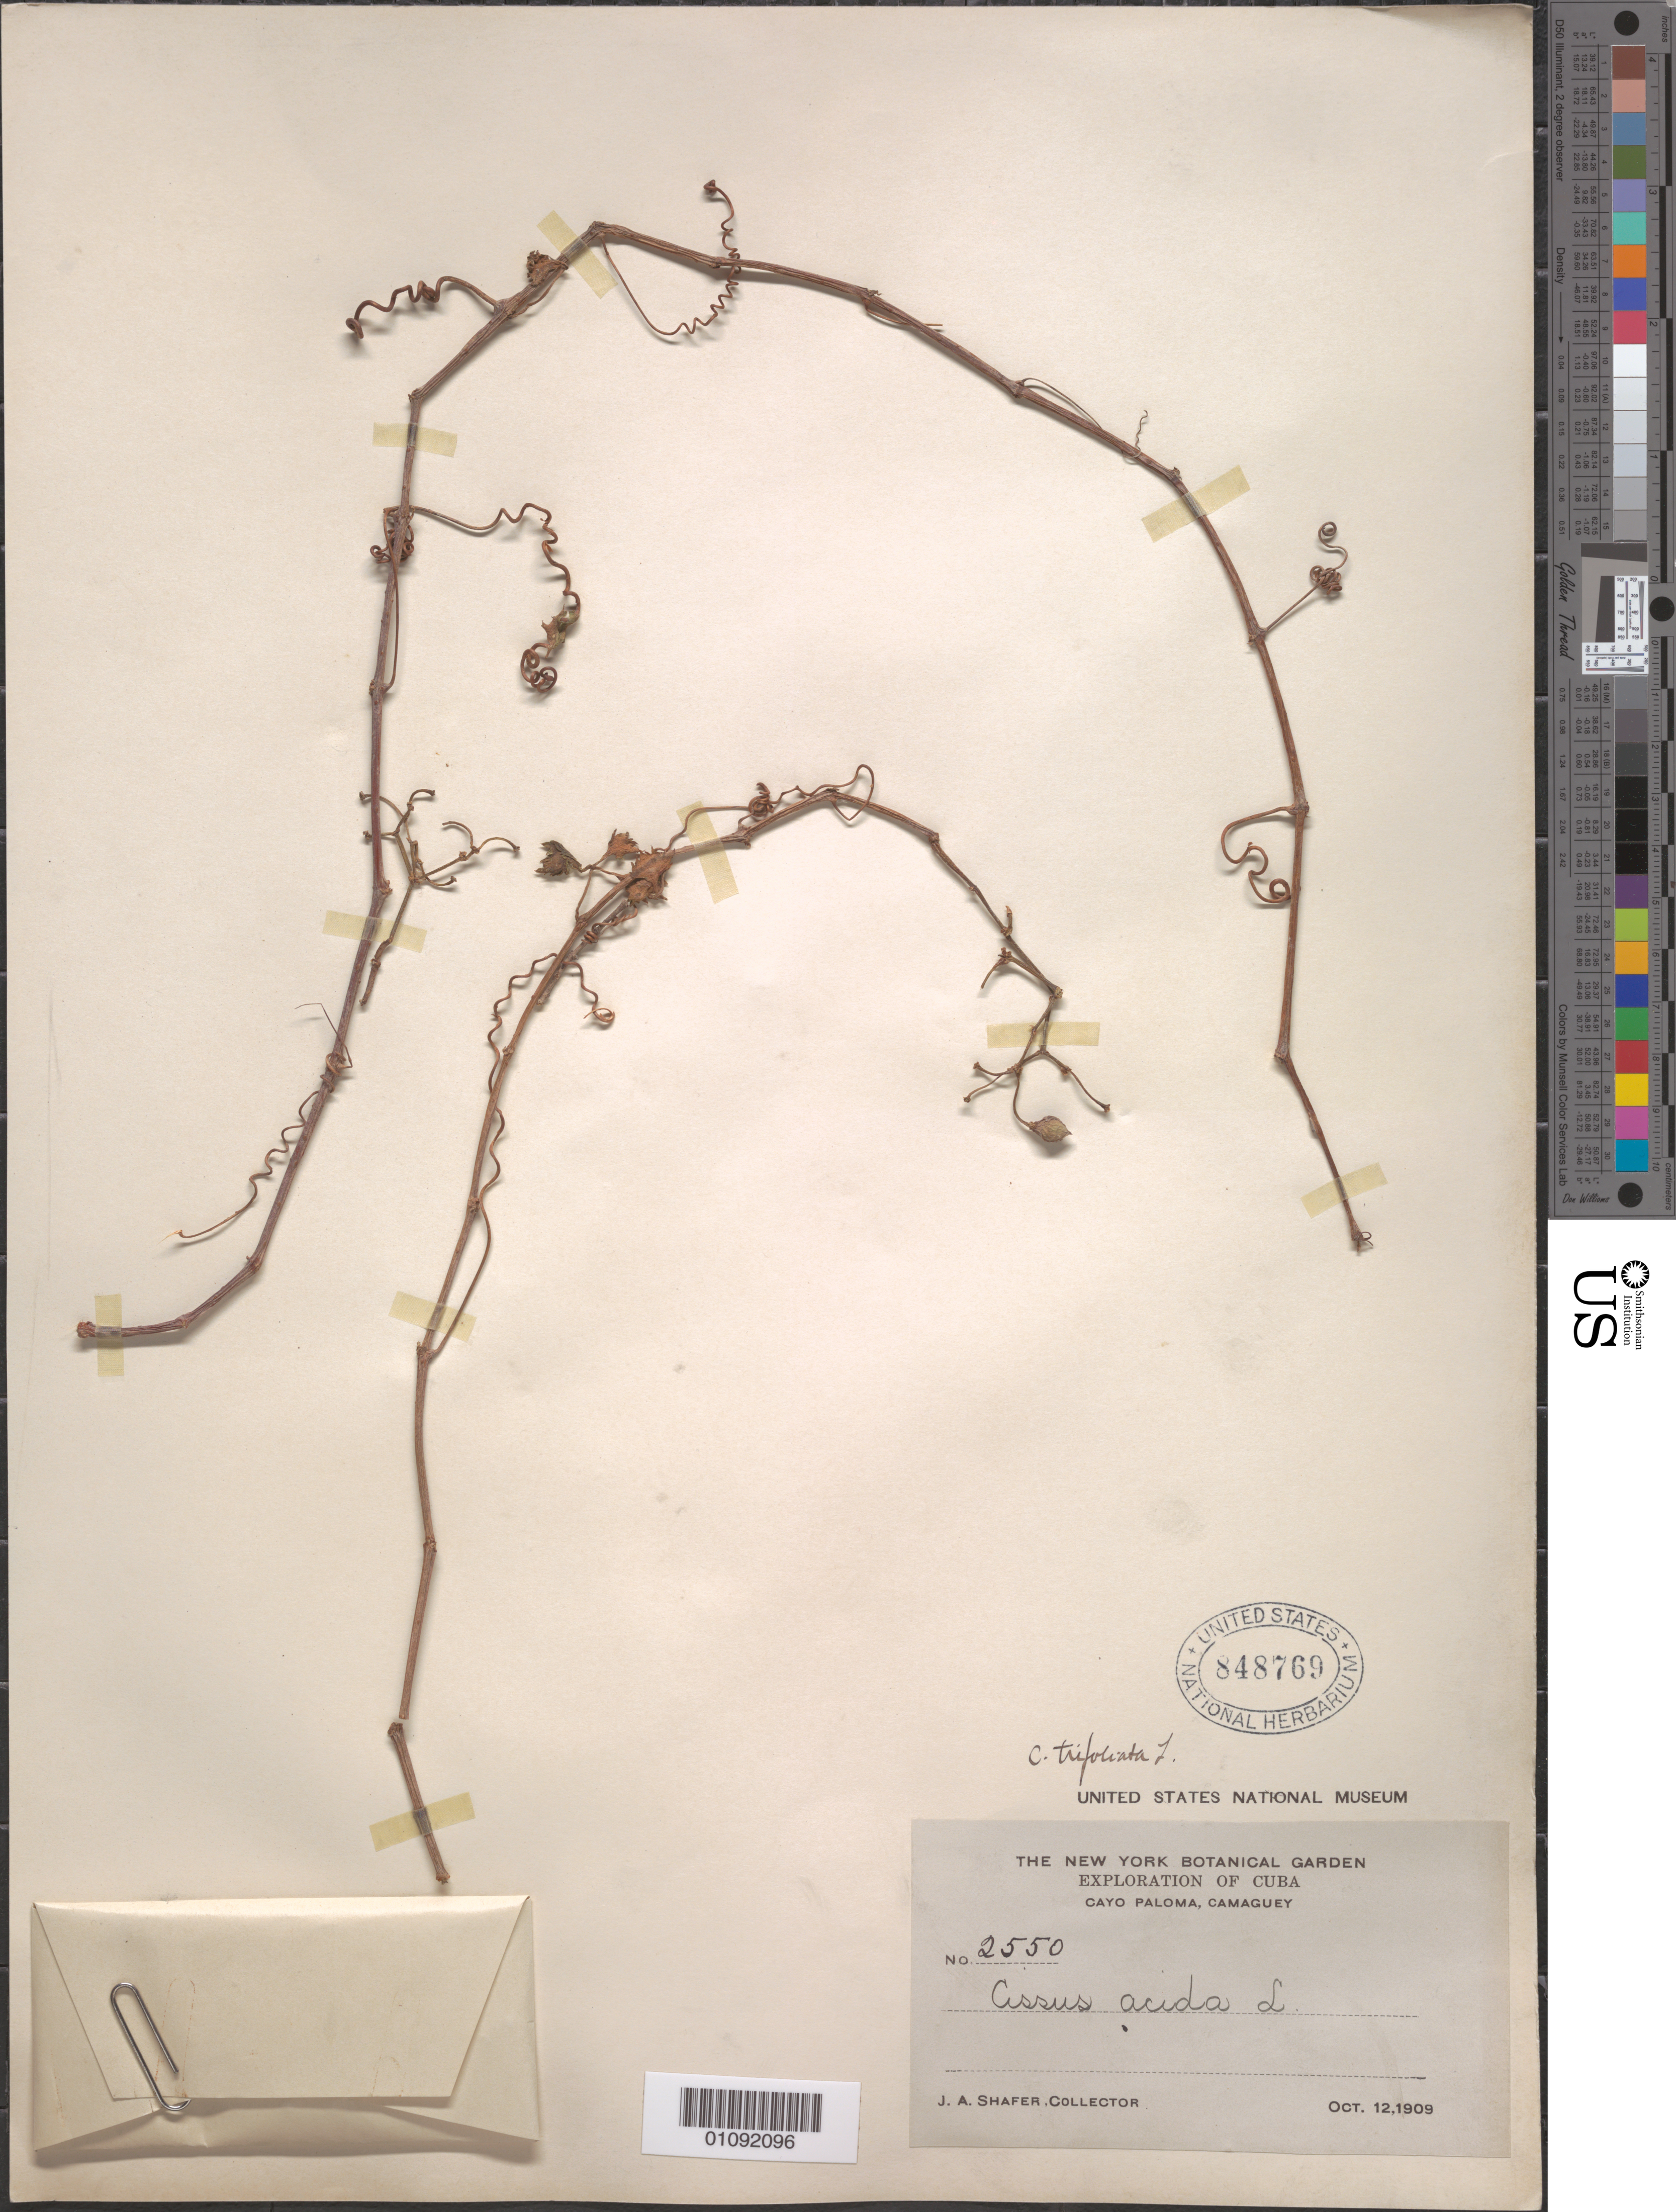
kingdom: Plantae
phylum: Tracheophyta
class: Magnoliopsida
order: Vitales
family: Vitaceae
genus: Cissus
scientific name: Cissus trifoliata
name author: (L.) L.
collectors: J. A. Shafer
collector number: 2550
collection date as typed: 12 Oct 1909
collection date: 1909-10-12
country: Cuba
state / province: Camagüey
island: Cuba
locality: Cayo Paloma, Camaguey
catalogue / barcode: US 848769